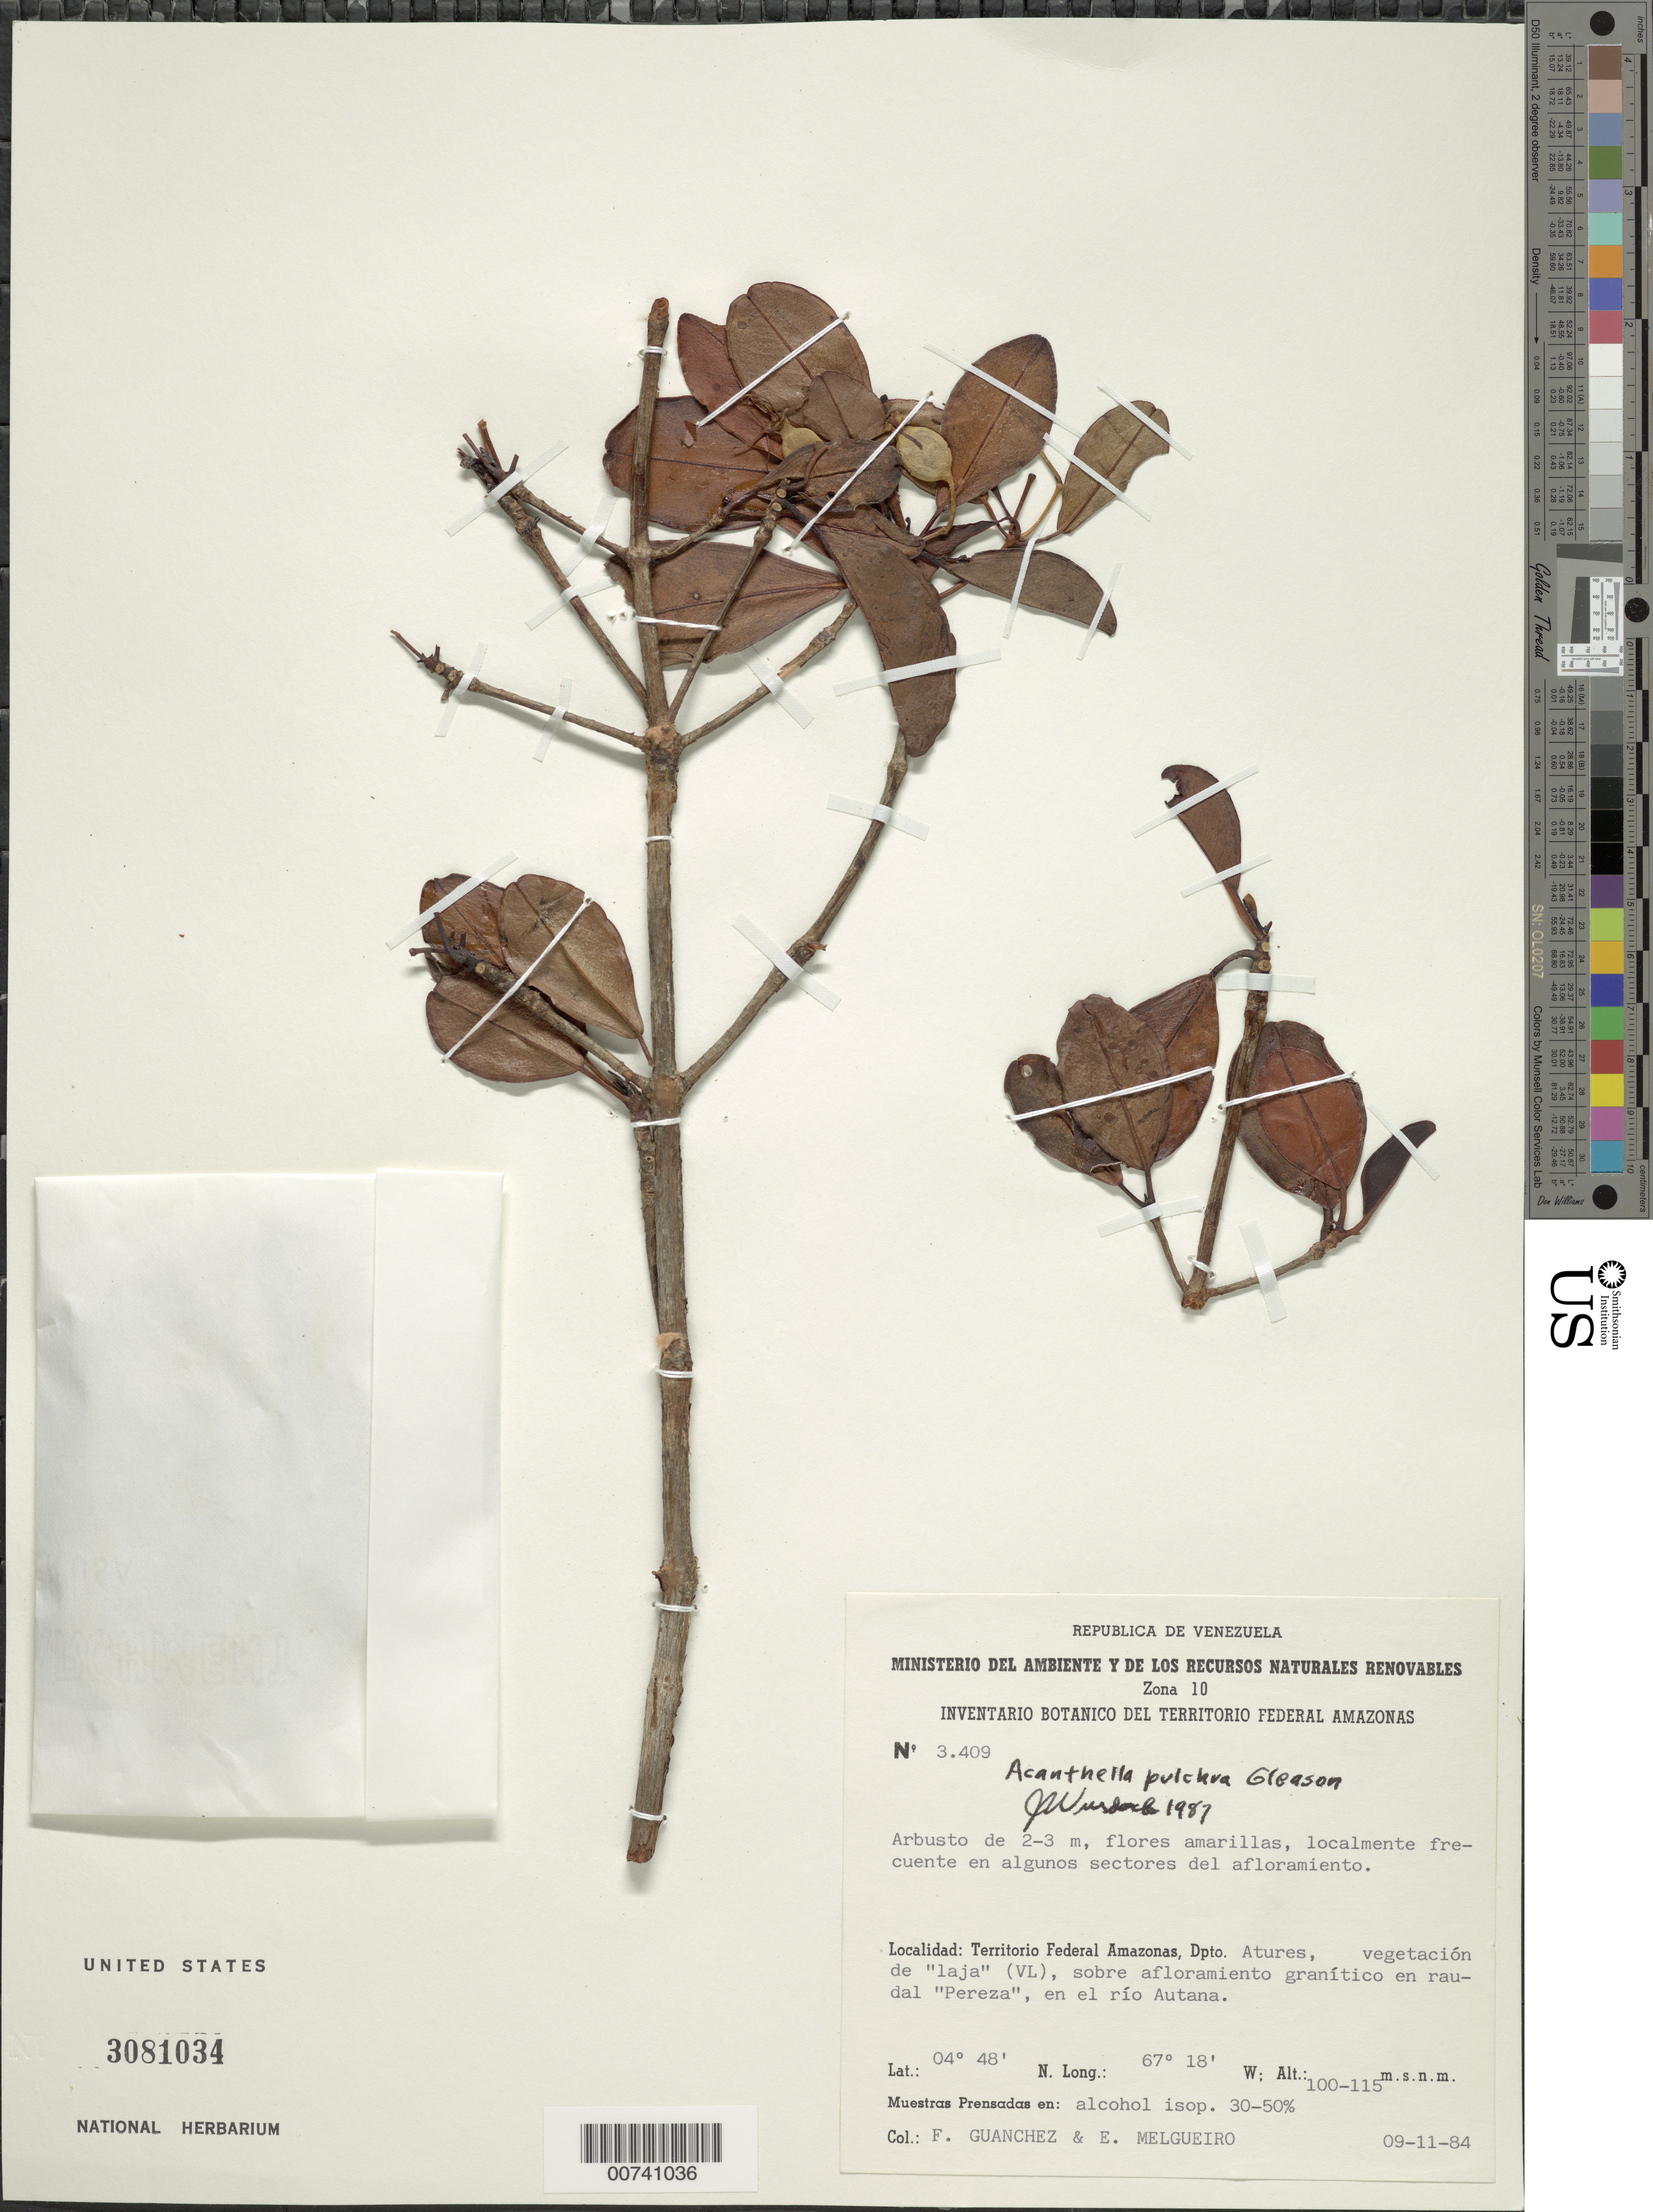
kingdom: Plantae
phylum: Tracheophyta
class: Magnoliopsida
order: Myrtales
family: Melastomataceae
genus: Acanthella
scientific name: Acanthella pulchra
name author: Gleason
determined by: Wurdack, John J., (US), US (UNITED STATES)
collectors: F. Guánchez M.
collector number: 3409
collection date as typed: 9-Nov-84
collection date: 1984-11-09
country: Venezuela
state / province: Amazonas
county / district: Atures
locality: Río Autana, en raudal "Pereza"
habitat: Algunos sectores del afloramiento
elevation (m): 100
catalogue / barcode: US 3081034